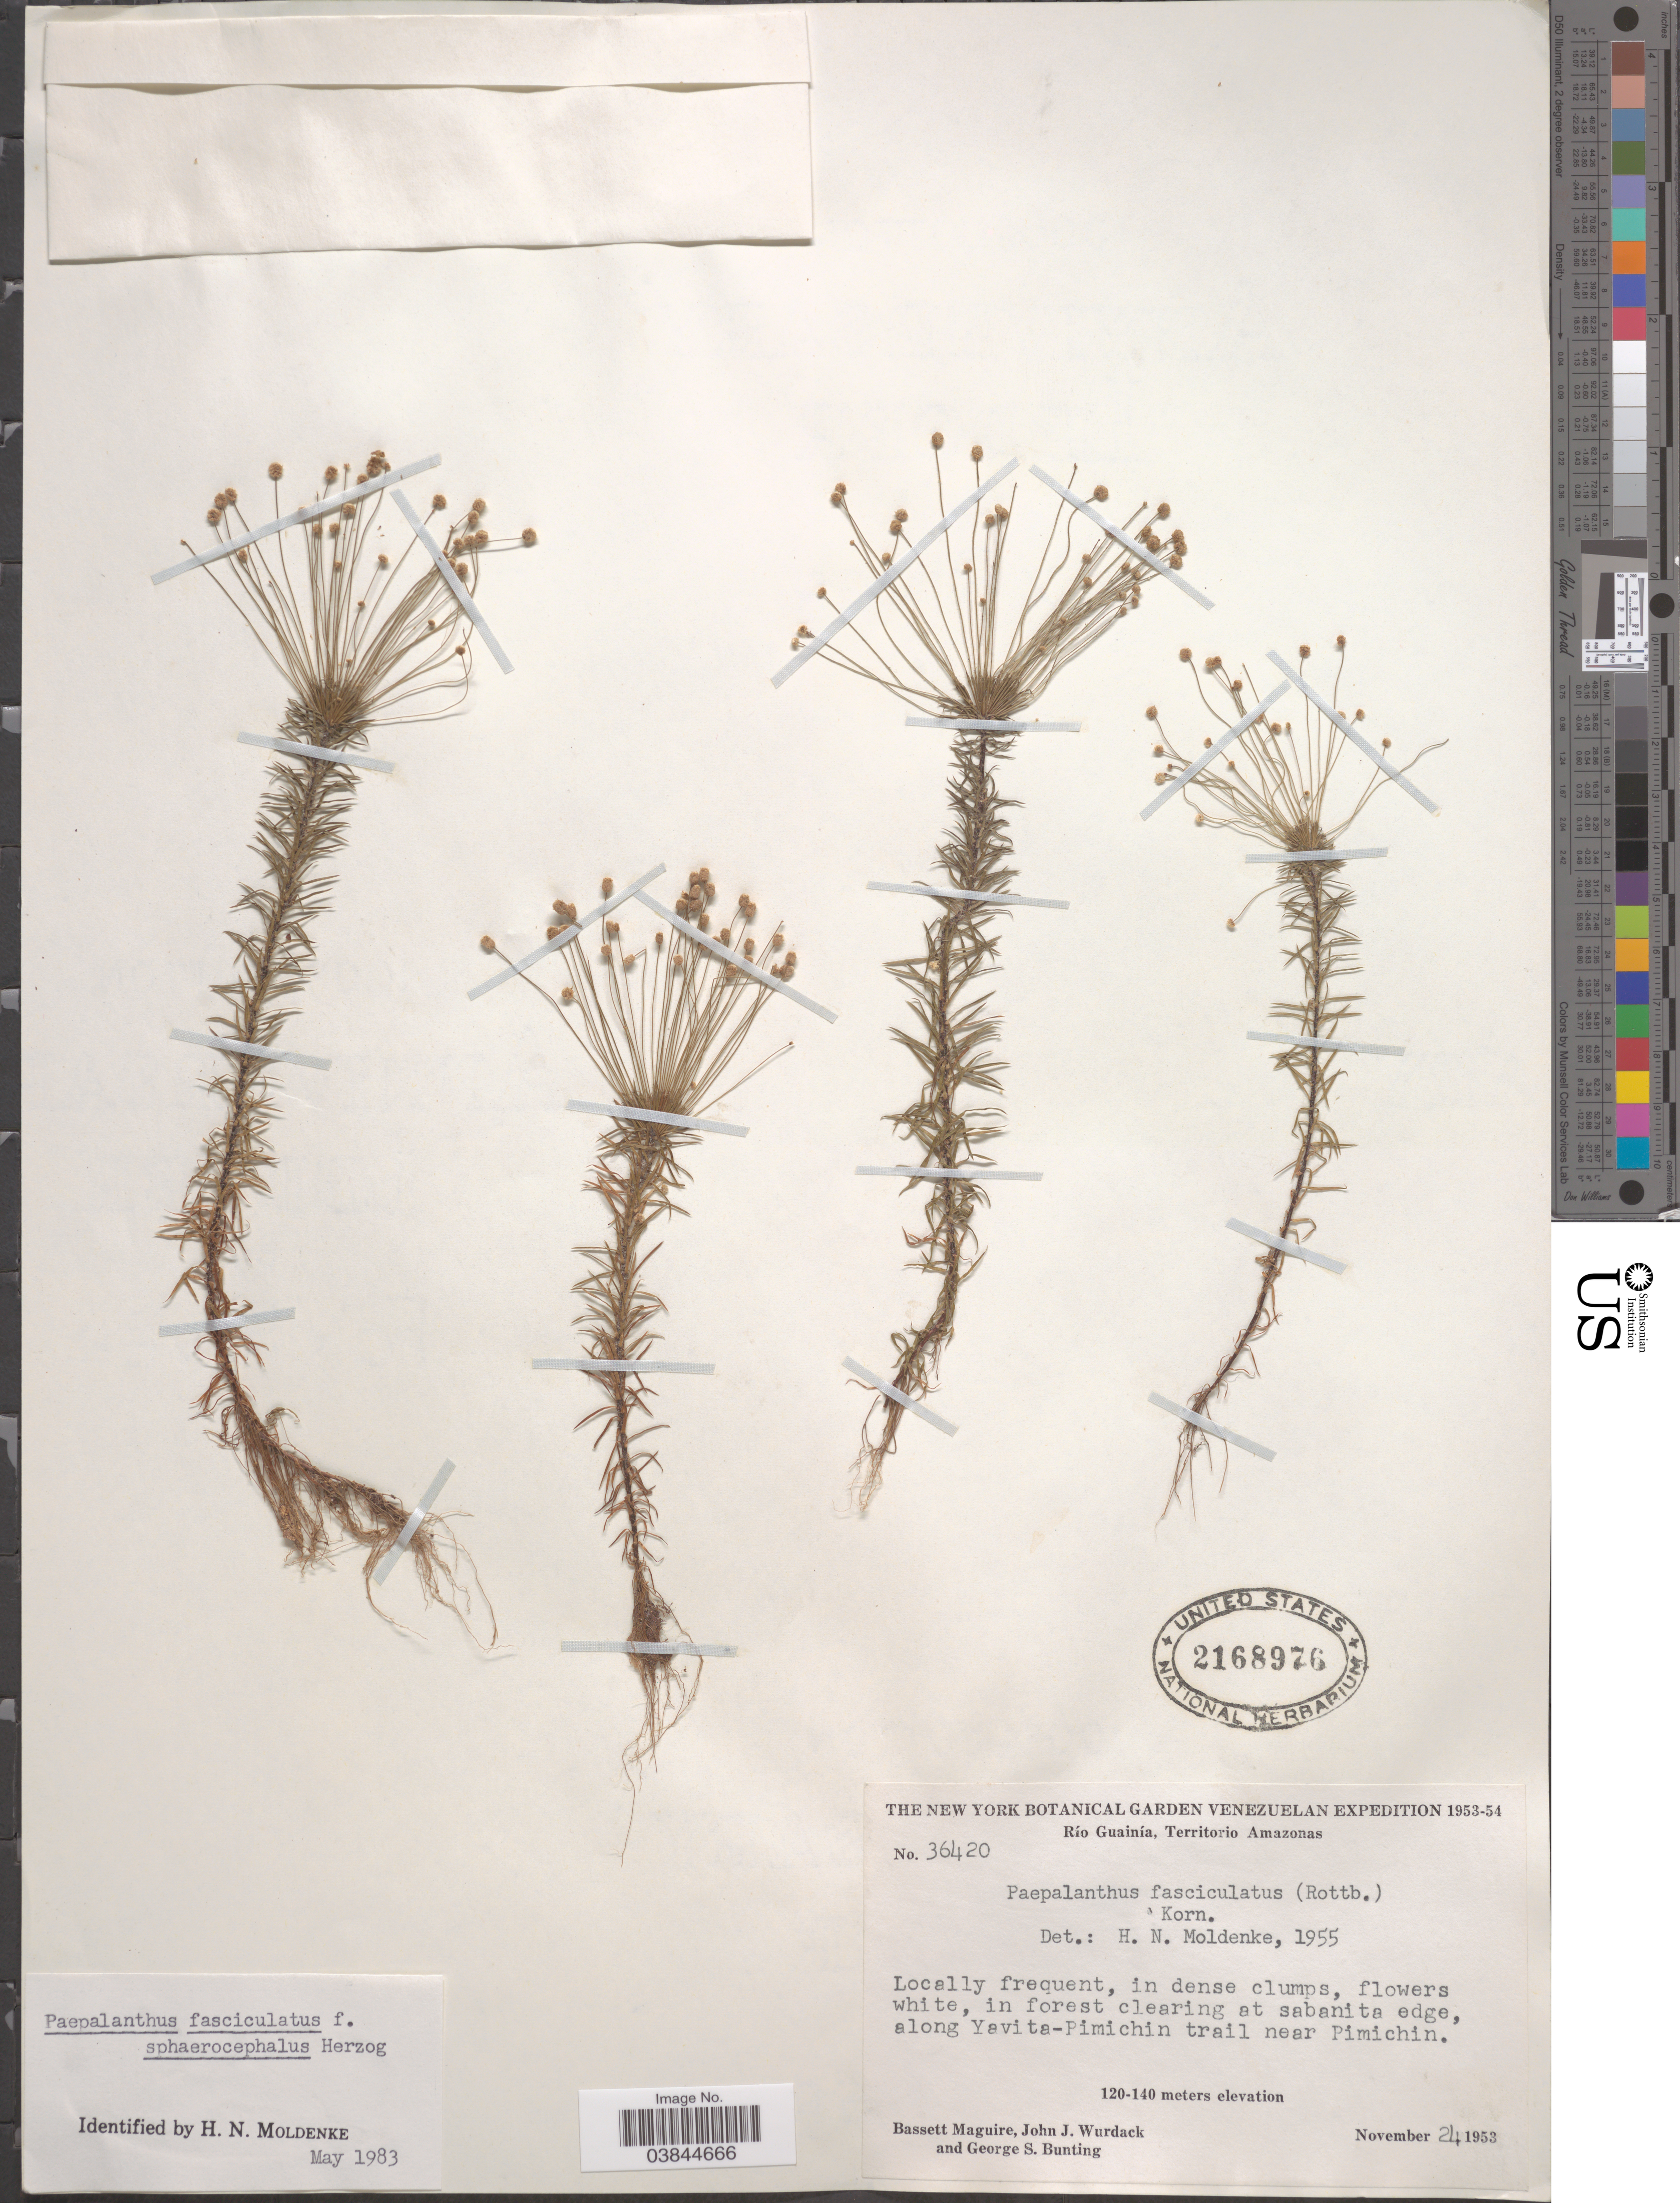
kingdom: Plantae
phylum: Tracheophyta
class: Liliopsida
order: Poales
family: Eriocaulaceae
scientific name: Giuliettia fasciculata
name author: (Rottb.) Andrino & Sano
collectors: B. Maguire, J. J. Wurdack & G. S. Bunting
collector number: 36420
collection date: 1953-11-24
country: Venezuela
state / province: Amazonas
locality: Río Guainía, Territorio Amazonas. At sabanita edge, along Yavita- Pimichin trail near Pimichin.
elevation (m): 120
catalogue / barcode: US 2168976